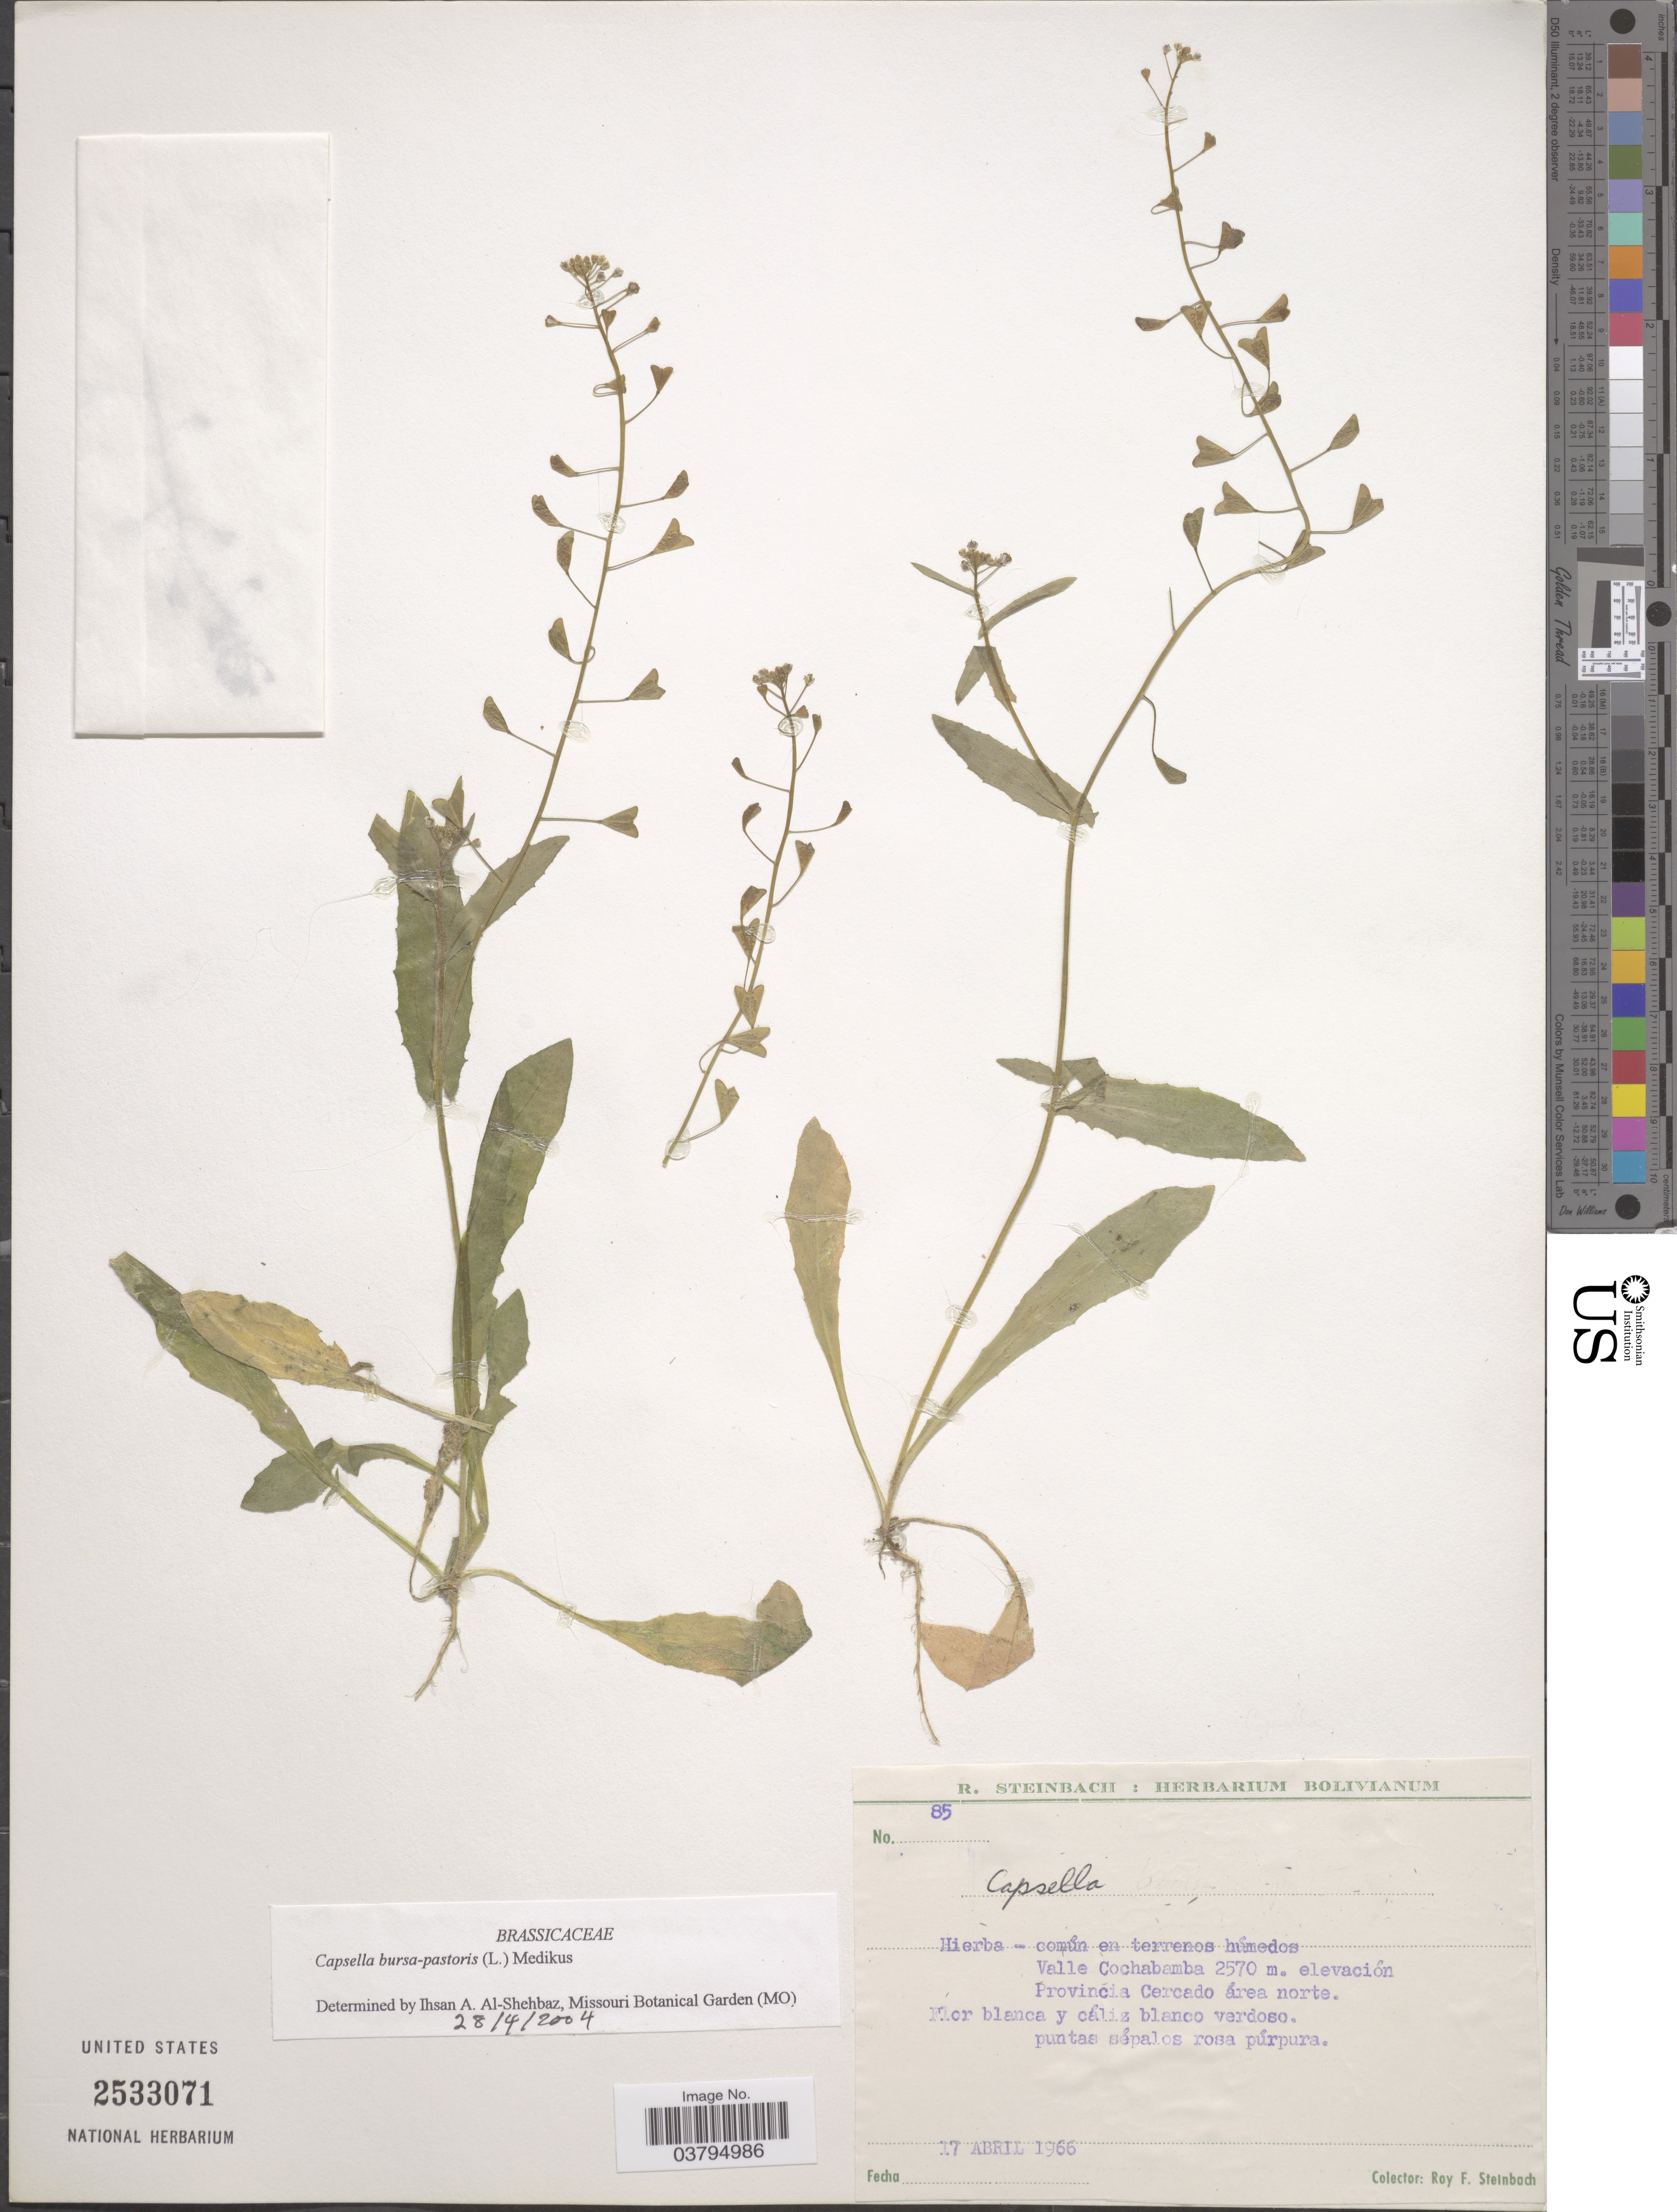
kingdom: Plantae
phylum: Tracheophyta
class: Magnoliopsida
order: Brassicales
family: Brassicaceae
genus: Capsella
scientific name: Capsella bursa-pastoris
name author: (L.) Medik.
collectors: R. F. Steinbach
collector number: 85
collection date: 1966-04-17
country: Bolivia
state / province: Cochabamba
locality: Común en terrenos húmedos Valle Cochabamba. Provincia Cercado área norte.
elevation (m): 2570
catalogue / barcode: US 2533071